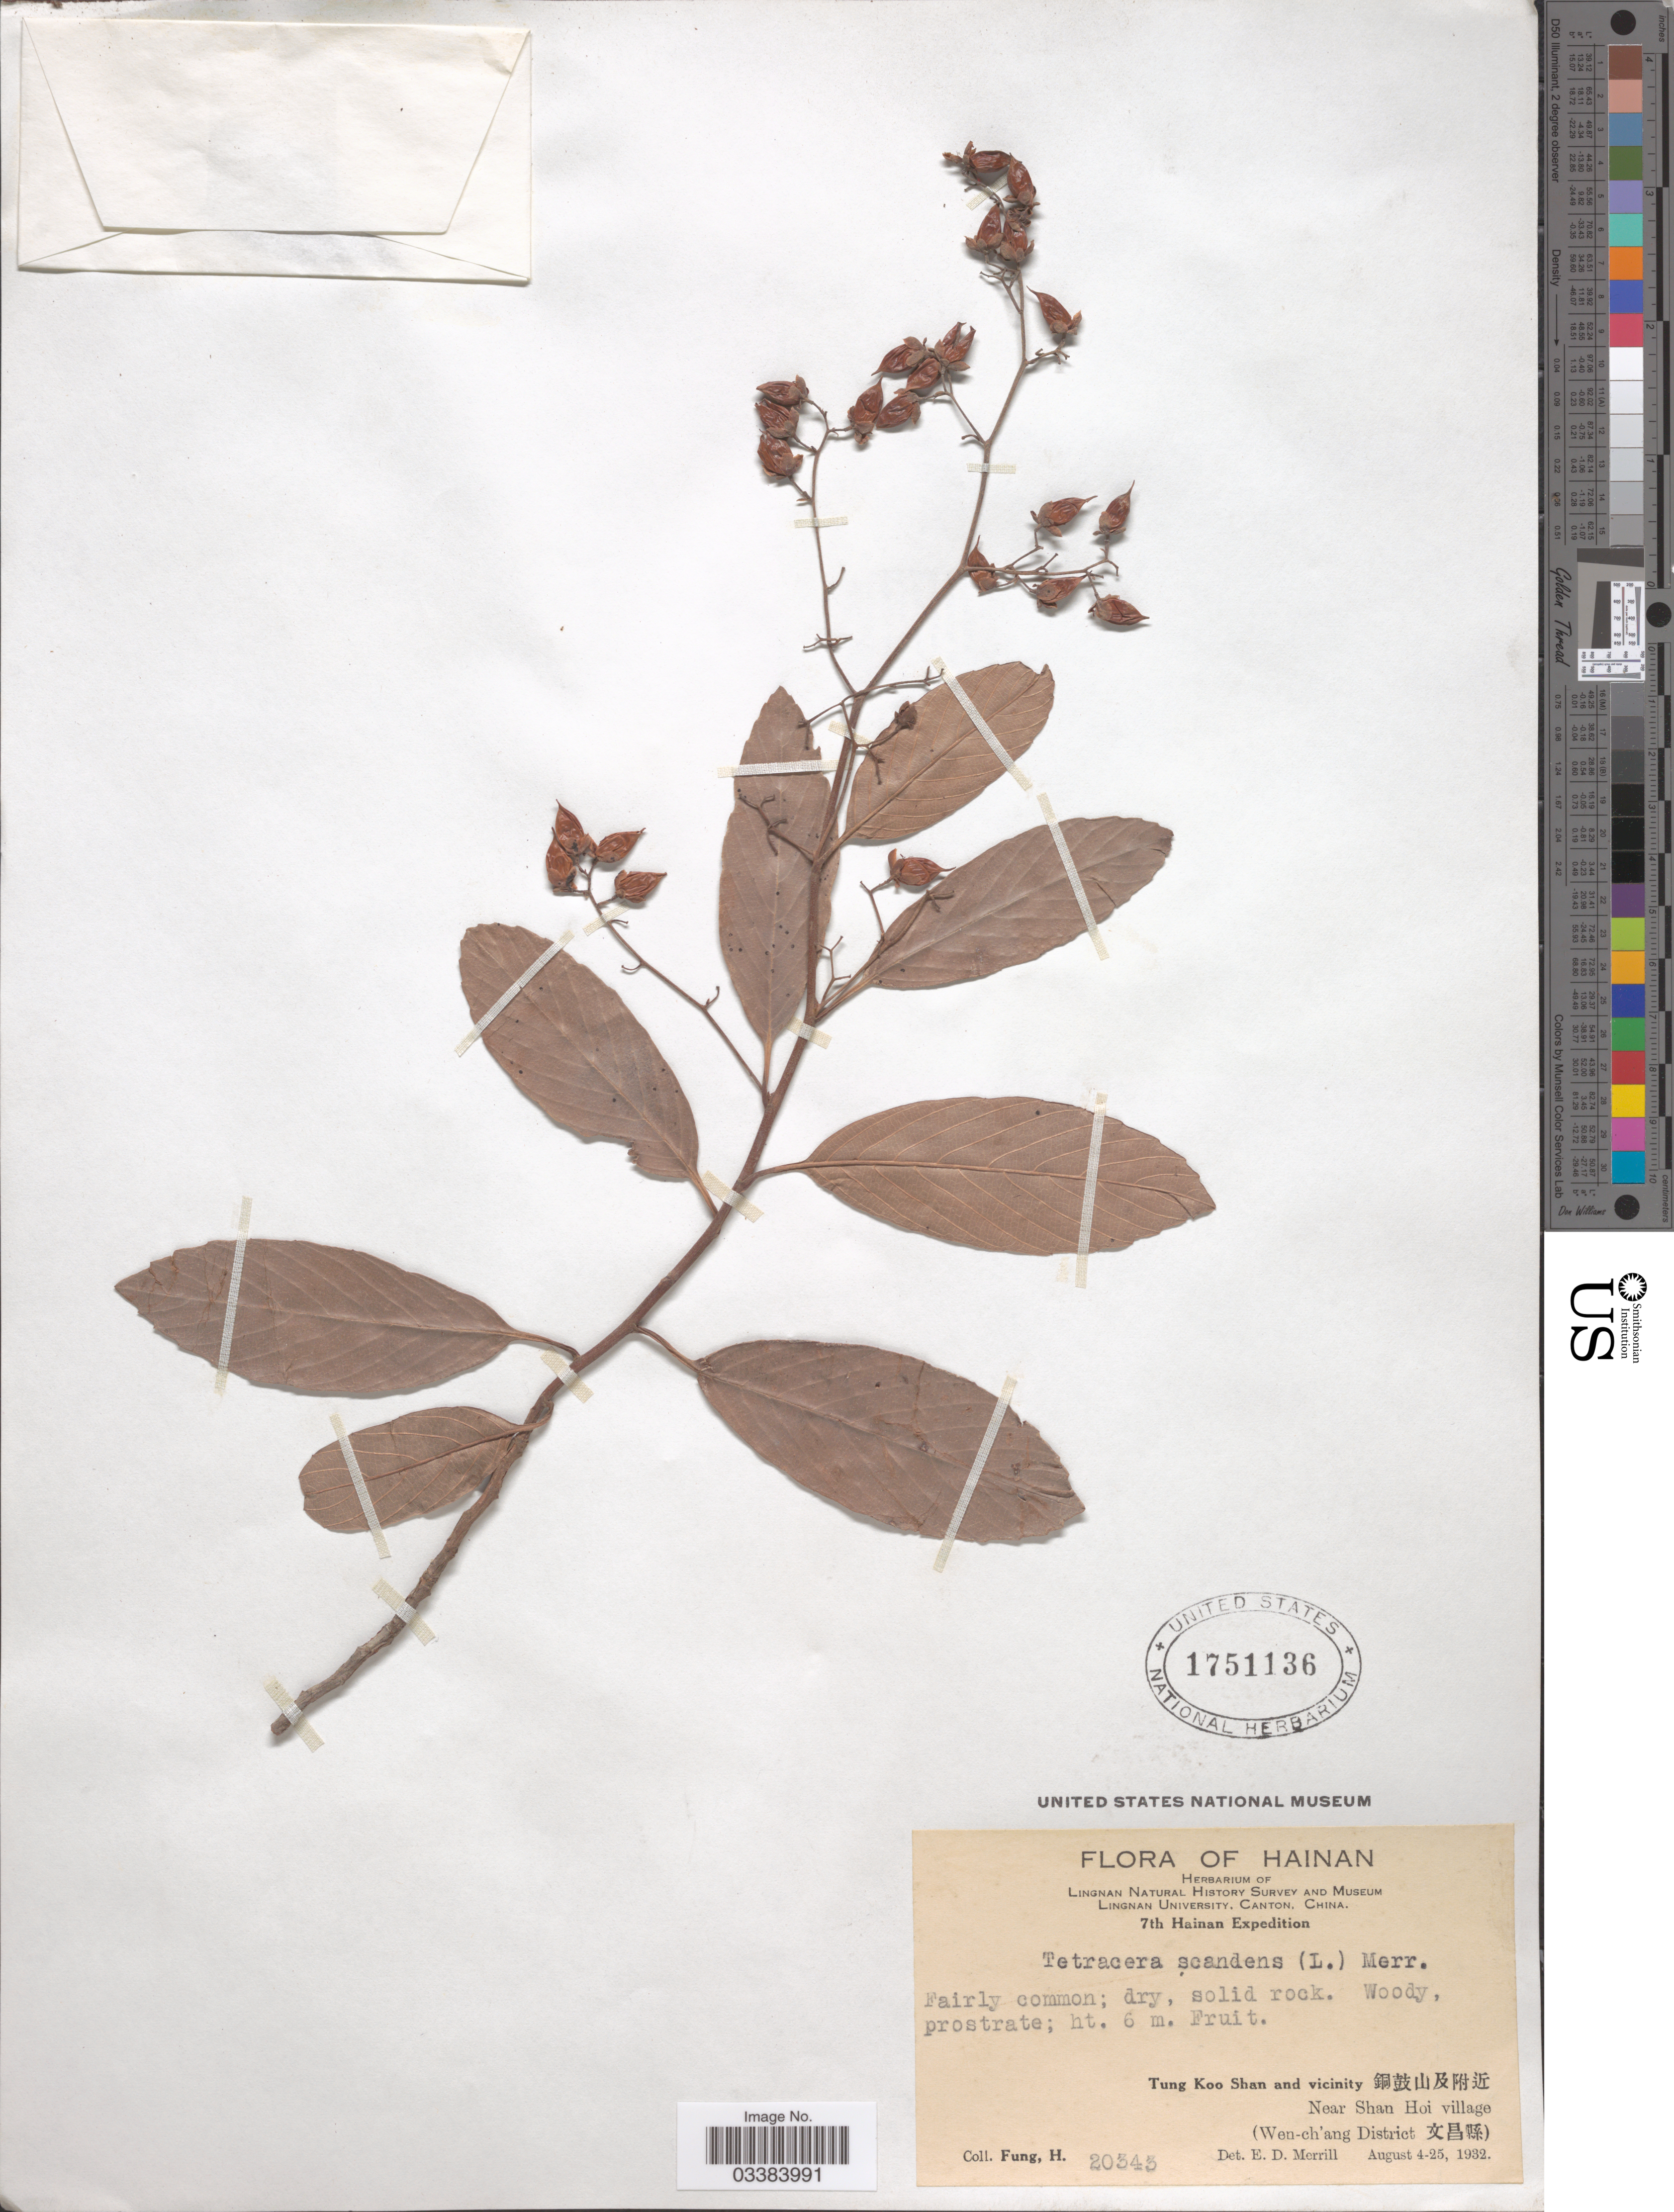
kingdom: Plantae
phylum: Tracheophyta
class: Magnoliopsida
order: Dilleniales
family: Dilleniaceae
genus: Tetracera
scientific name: Tetracera scandens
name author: (L.) Merr.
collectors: H. Fung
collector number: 20343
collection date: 1932-08-04/1932-08-25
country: China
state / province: Hainan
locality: Tung Koo Shan and vicinity X. Near Shan Hoi village (Weng-ch'ang District X).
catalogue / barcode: US 1751136